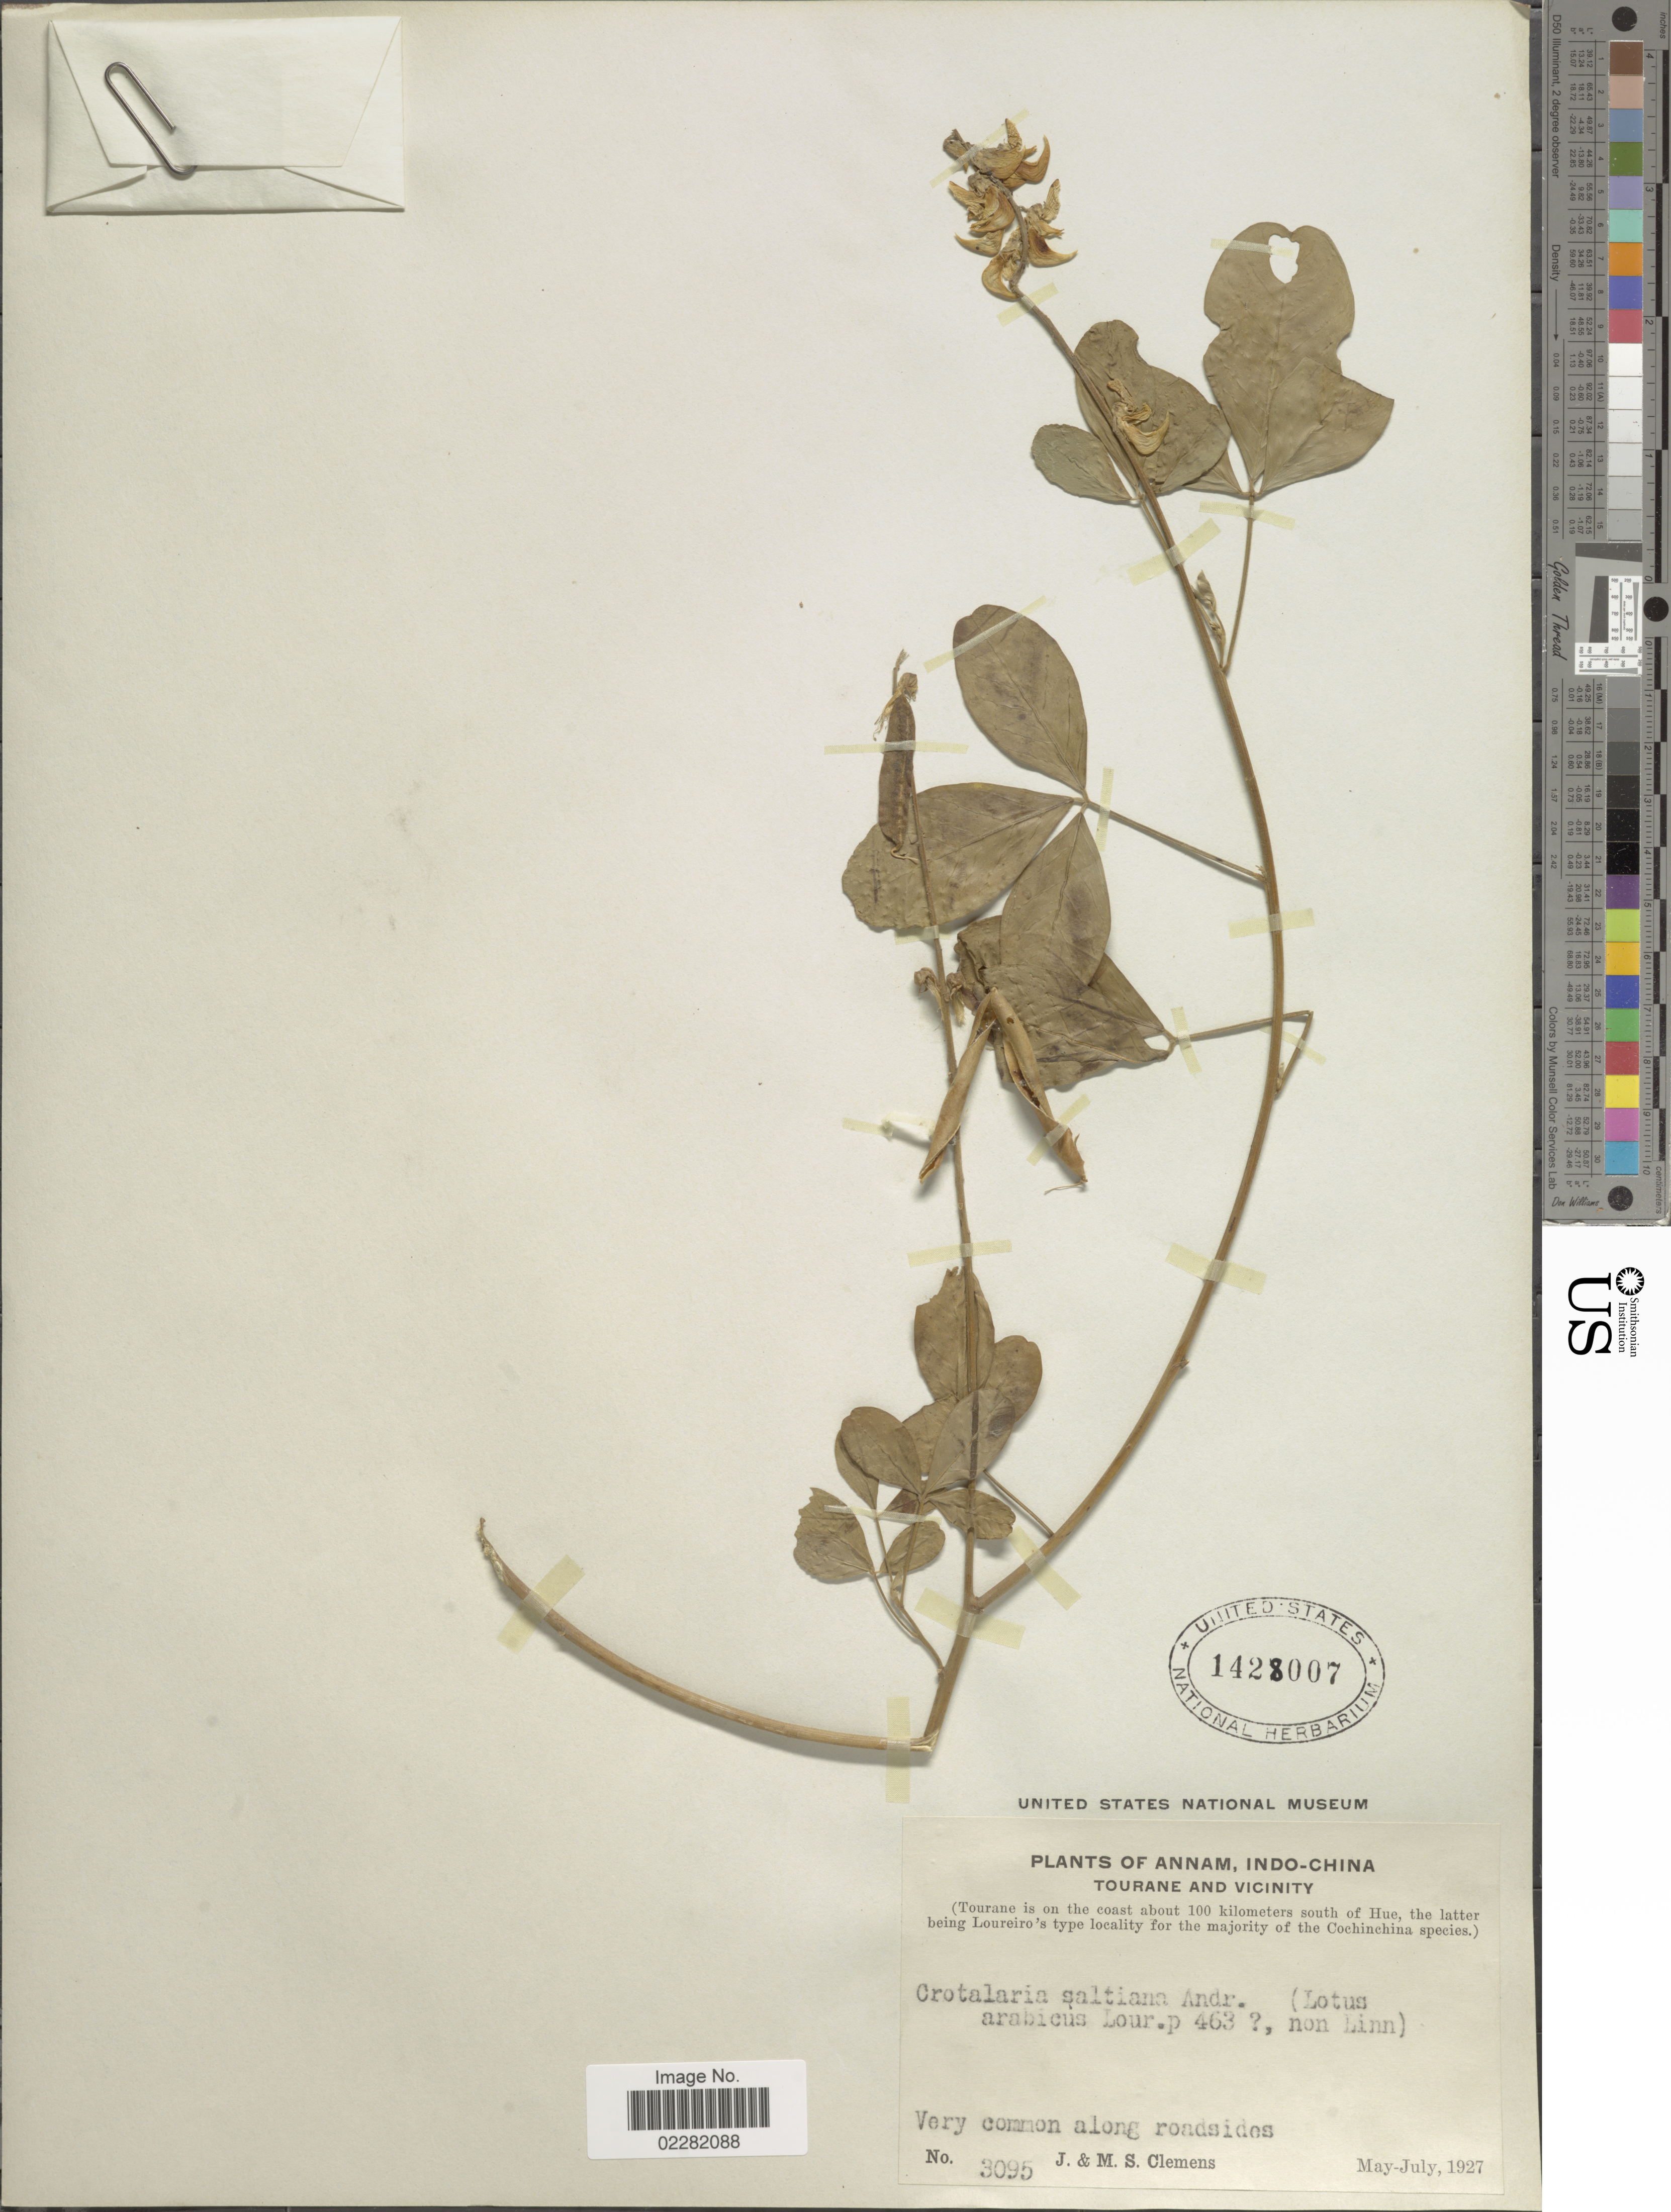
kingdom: Plantae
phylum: Tracheophyta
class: Magnoliopsida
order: Fabales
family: Fabaceae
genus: Crotalaria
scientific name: Crotalaria pallida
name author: Aiton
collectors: J. Clemens & M. S. Clemens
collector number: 3095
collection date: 1927-05/1927-07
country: Vietnam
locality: Annam, Indo-China Tourane and vicinity, Tourane is on the coast about 100 kilometers south of Hue, the latter being Loureiro's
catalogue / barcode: US 1428007